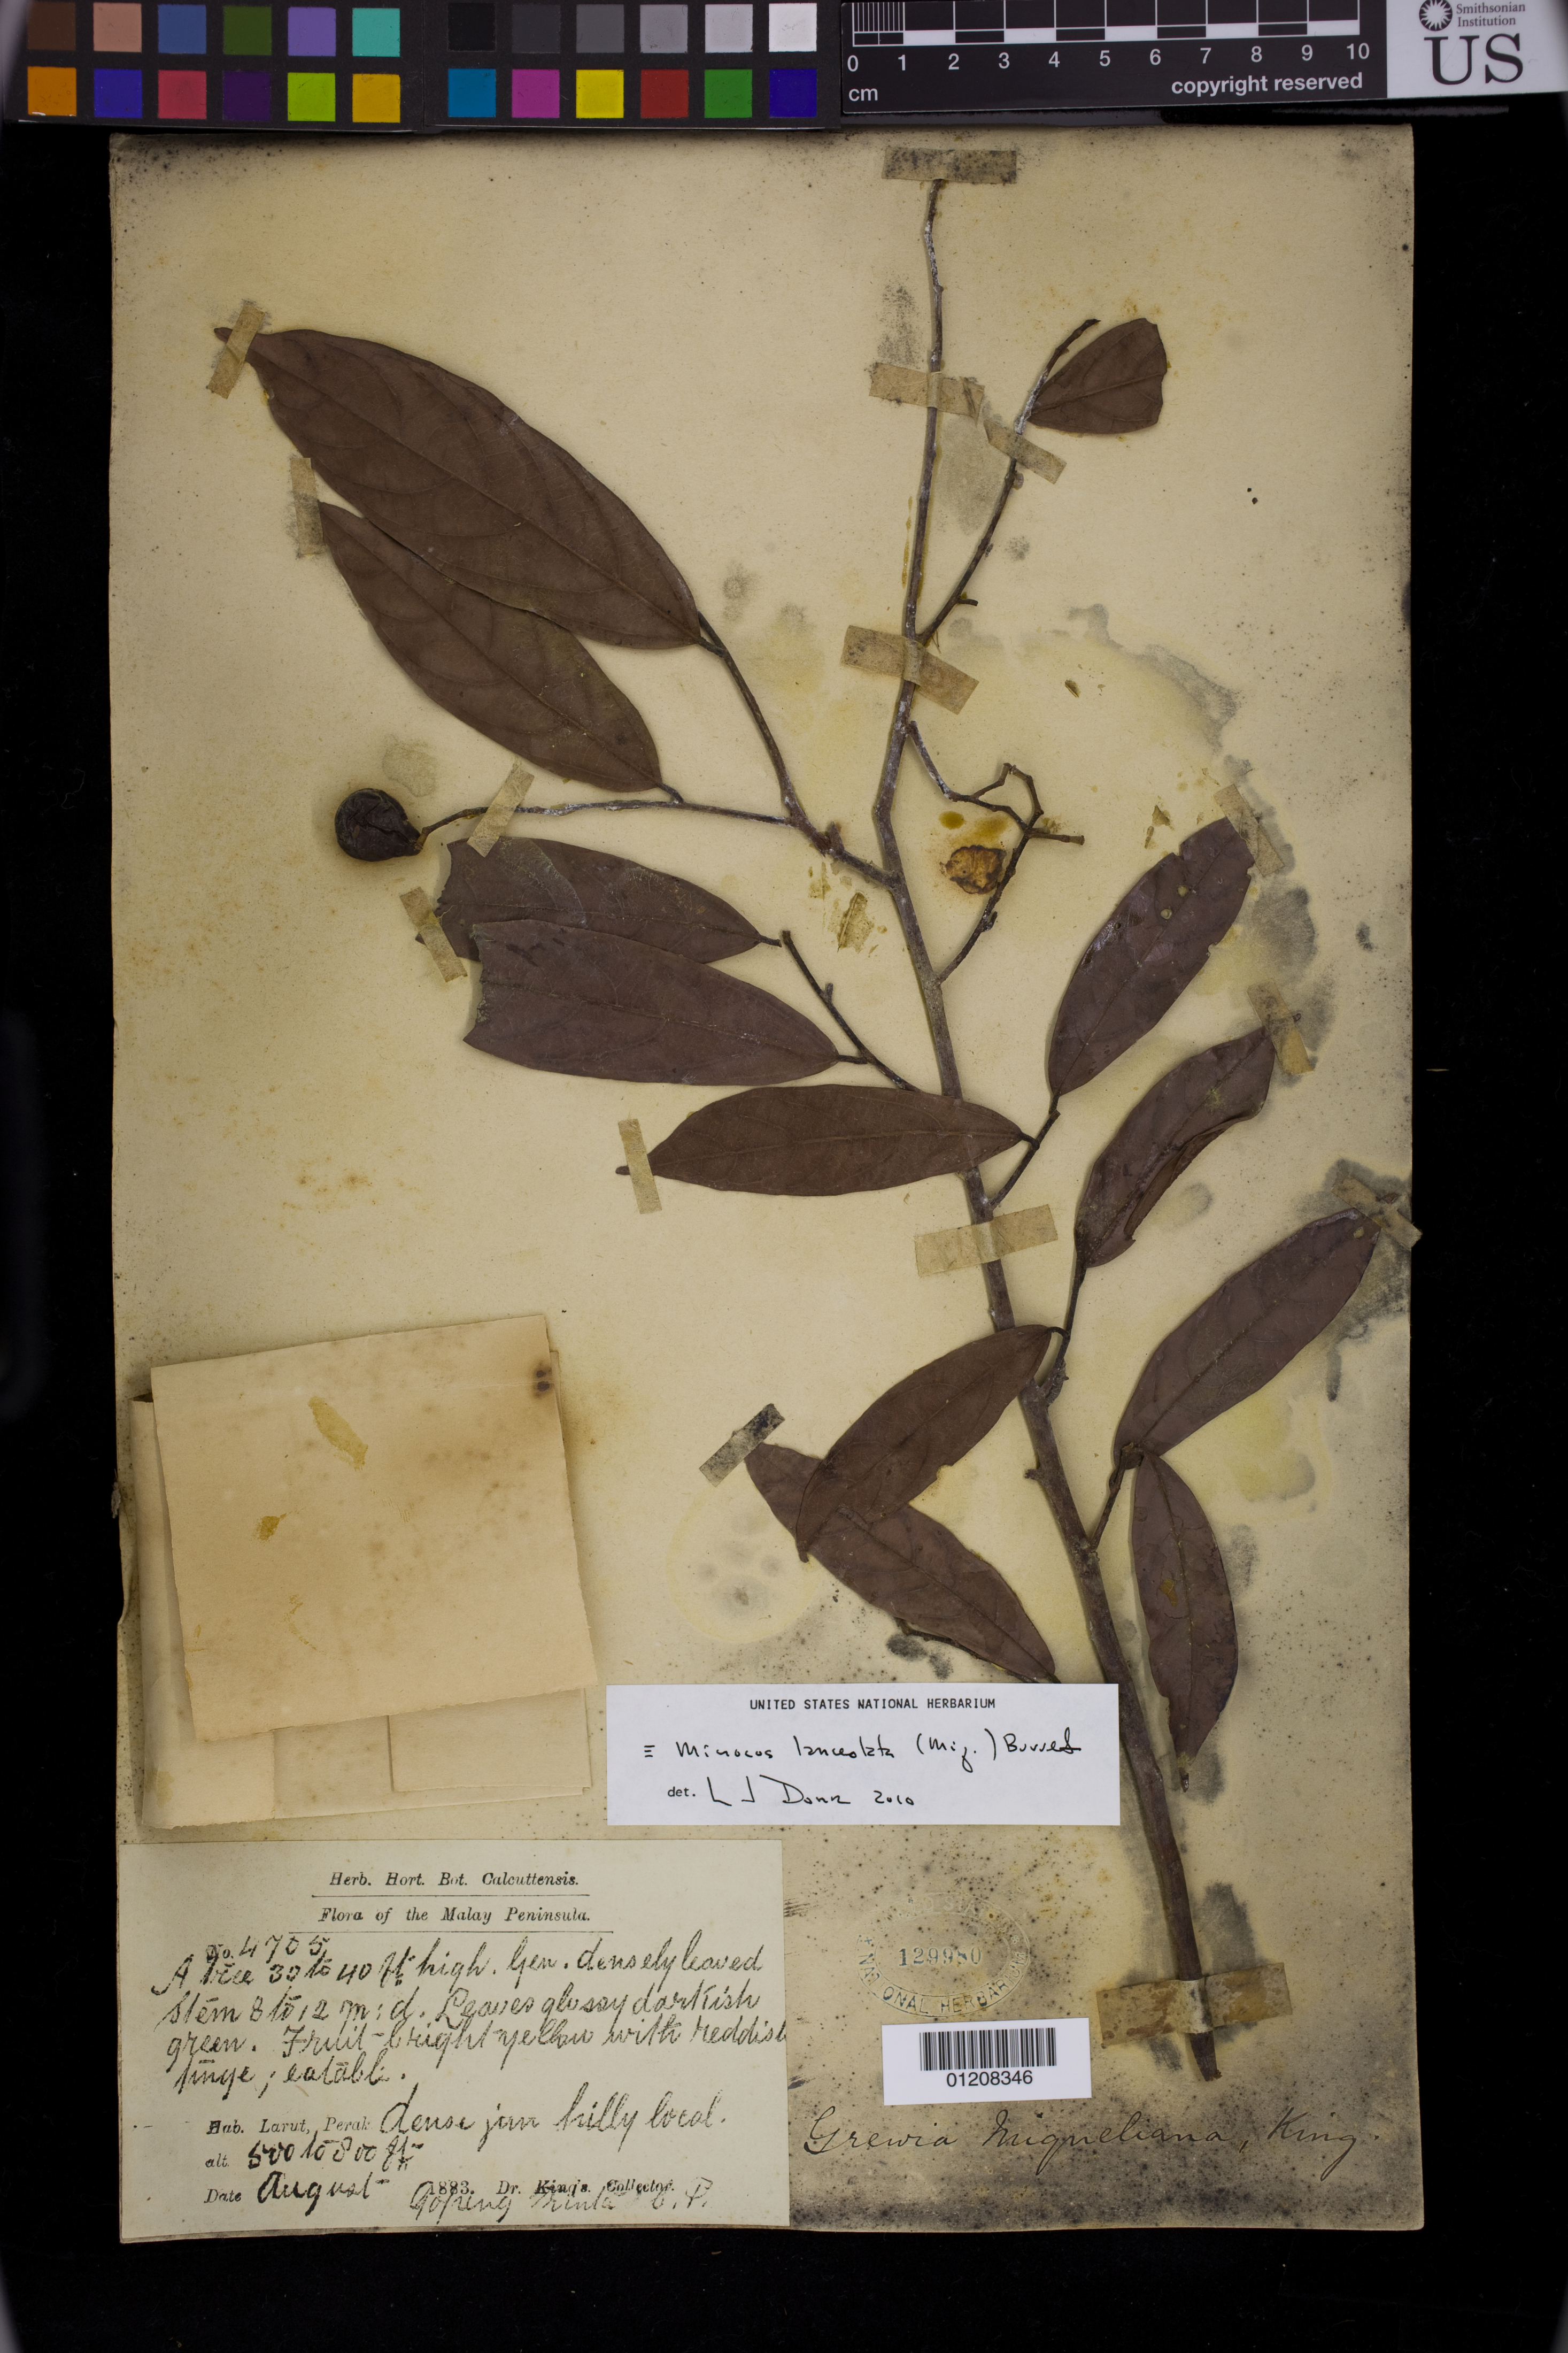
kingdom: Plantae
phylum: Tracheophyta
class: Magnoliopsida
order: Malvales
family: Malvaceae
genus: Microcos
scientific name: Microcos lanceolata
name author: Burret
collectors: Dr. King's collector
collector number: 4705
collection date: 1883-08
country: Malaysia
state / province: Perak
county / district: Larut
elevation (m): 152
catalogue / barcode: US 129980